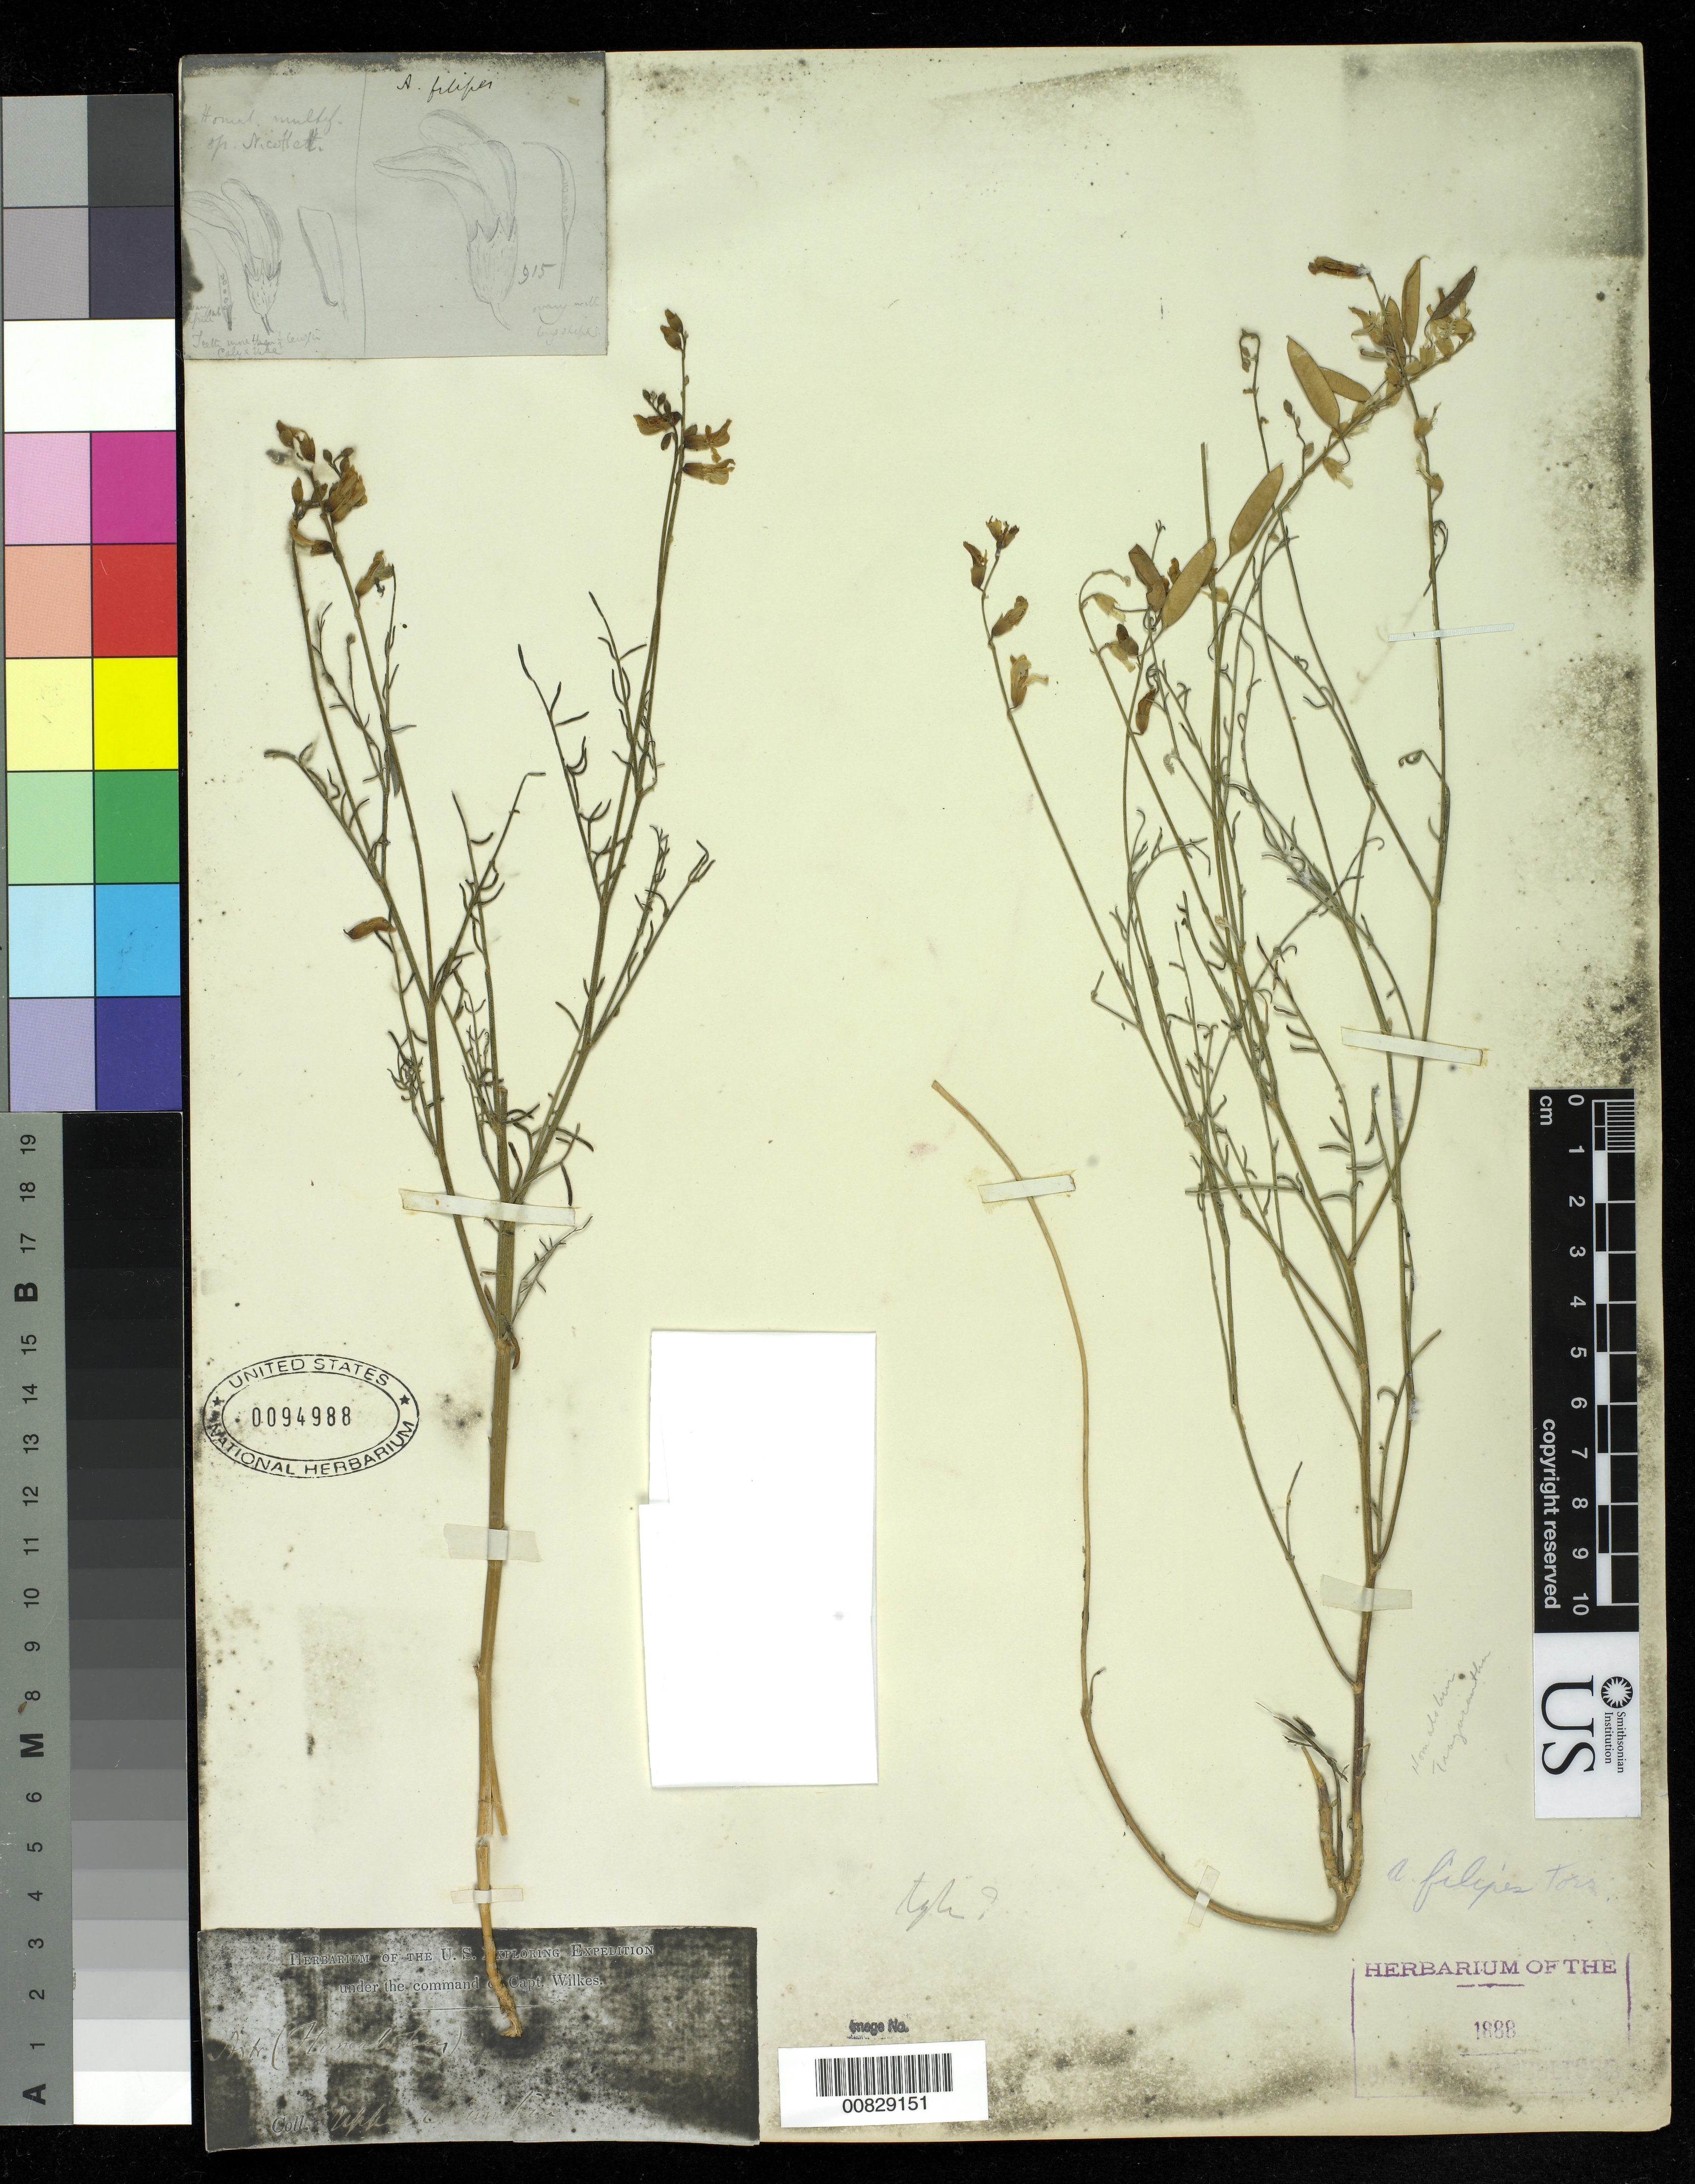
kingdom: Plantae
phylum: Tracheophyta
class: Magnoliopsida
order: Fabales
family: Fabaceae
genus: Astragalus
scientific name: Astragalus filipes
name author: A. Gray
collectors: Wilkes Explor. Exped.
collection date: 1838/1842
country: United States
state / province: Washington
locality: Upper Columbia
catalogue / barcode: US 94988